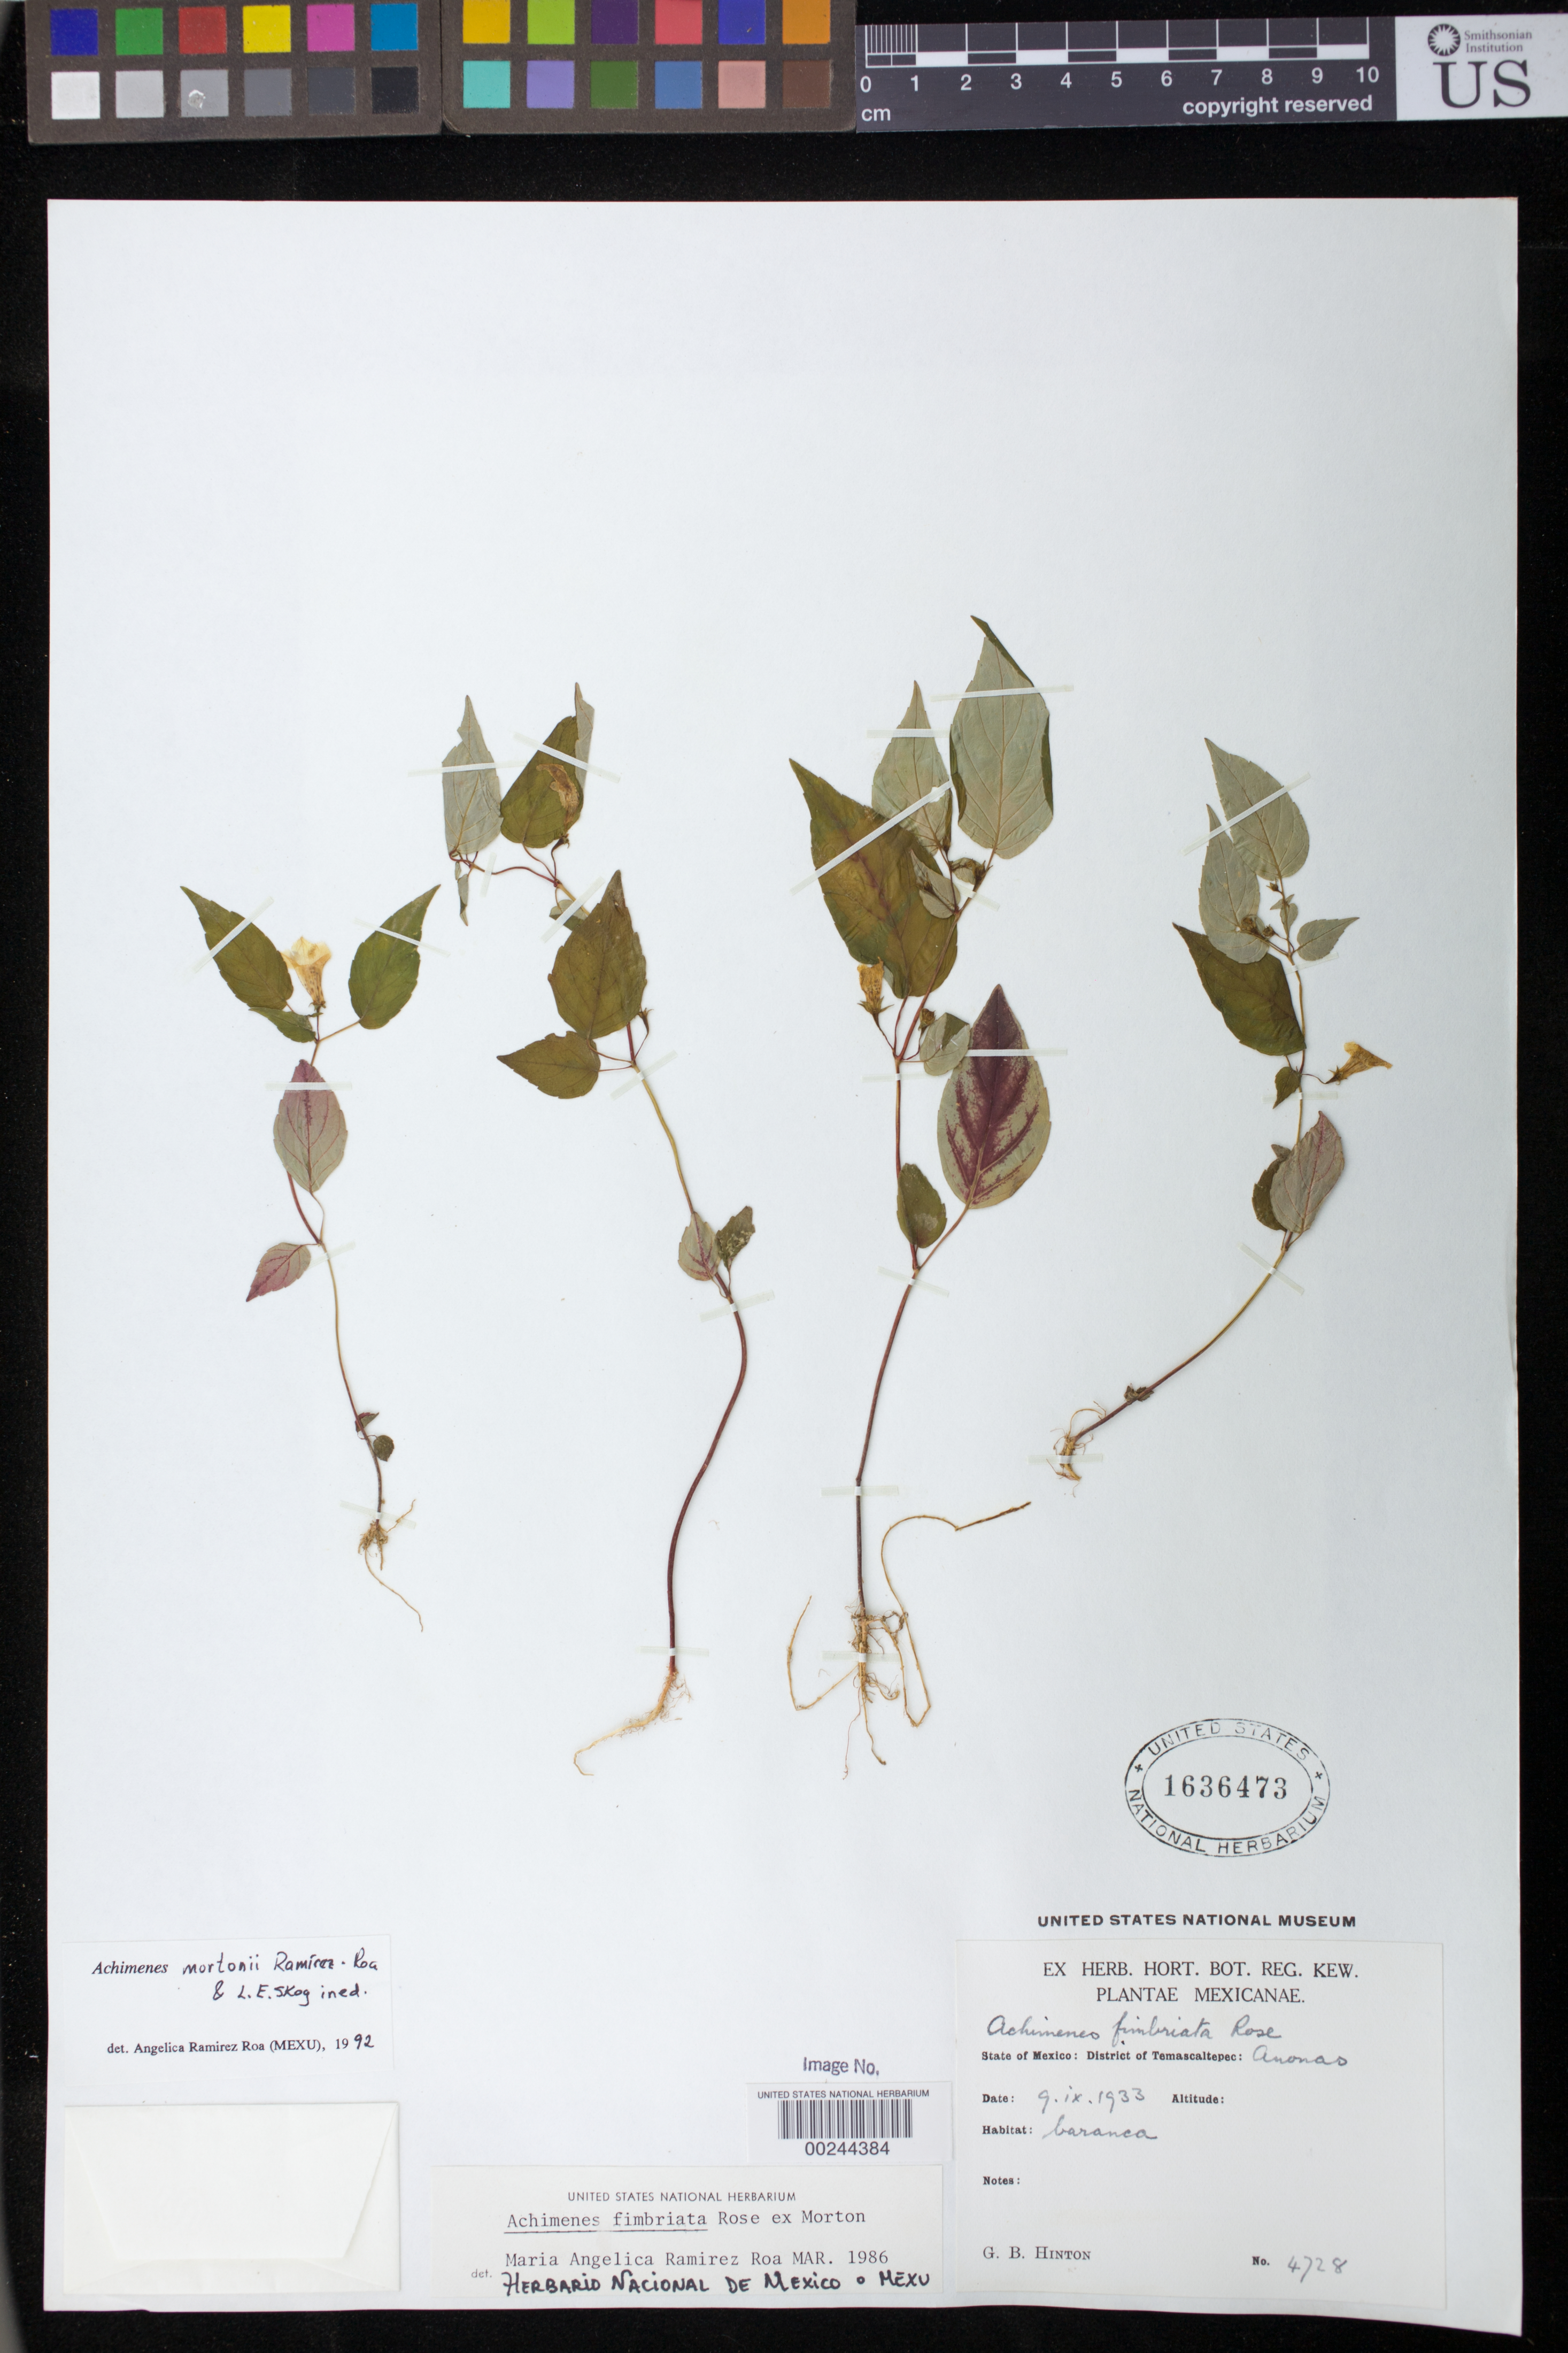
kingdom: Plantae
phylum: Tracheophyta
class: Magnoliopsida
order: Lamiales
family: Gesneriaceae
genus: Achimenes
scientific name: Achimenes fimbriata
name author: Rose ex C.V. Morton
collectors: G. B. Hinton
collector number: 4728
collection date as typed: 09 Sep 1933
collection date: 1933-09-09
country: Mexico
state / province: México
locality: Temascaltepec Dist. Aronao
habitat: Baranca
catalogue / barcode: US 1636473